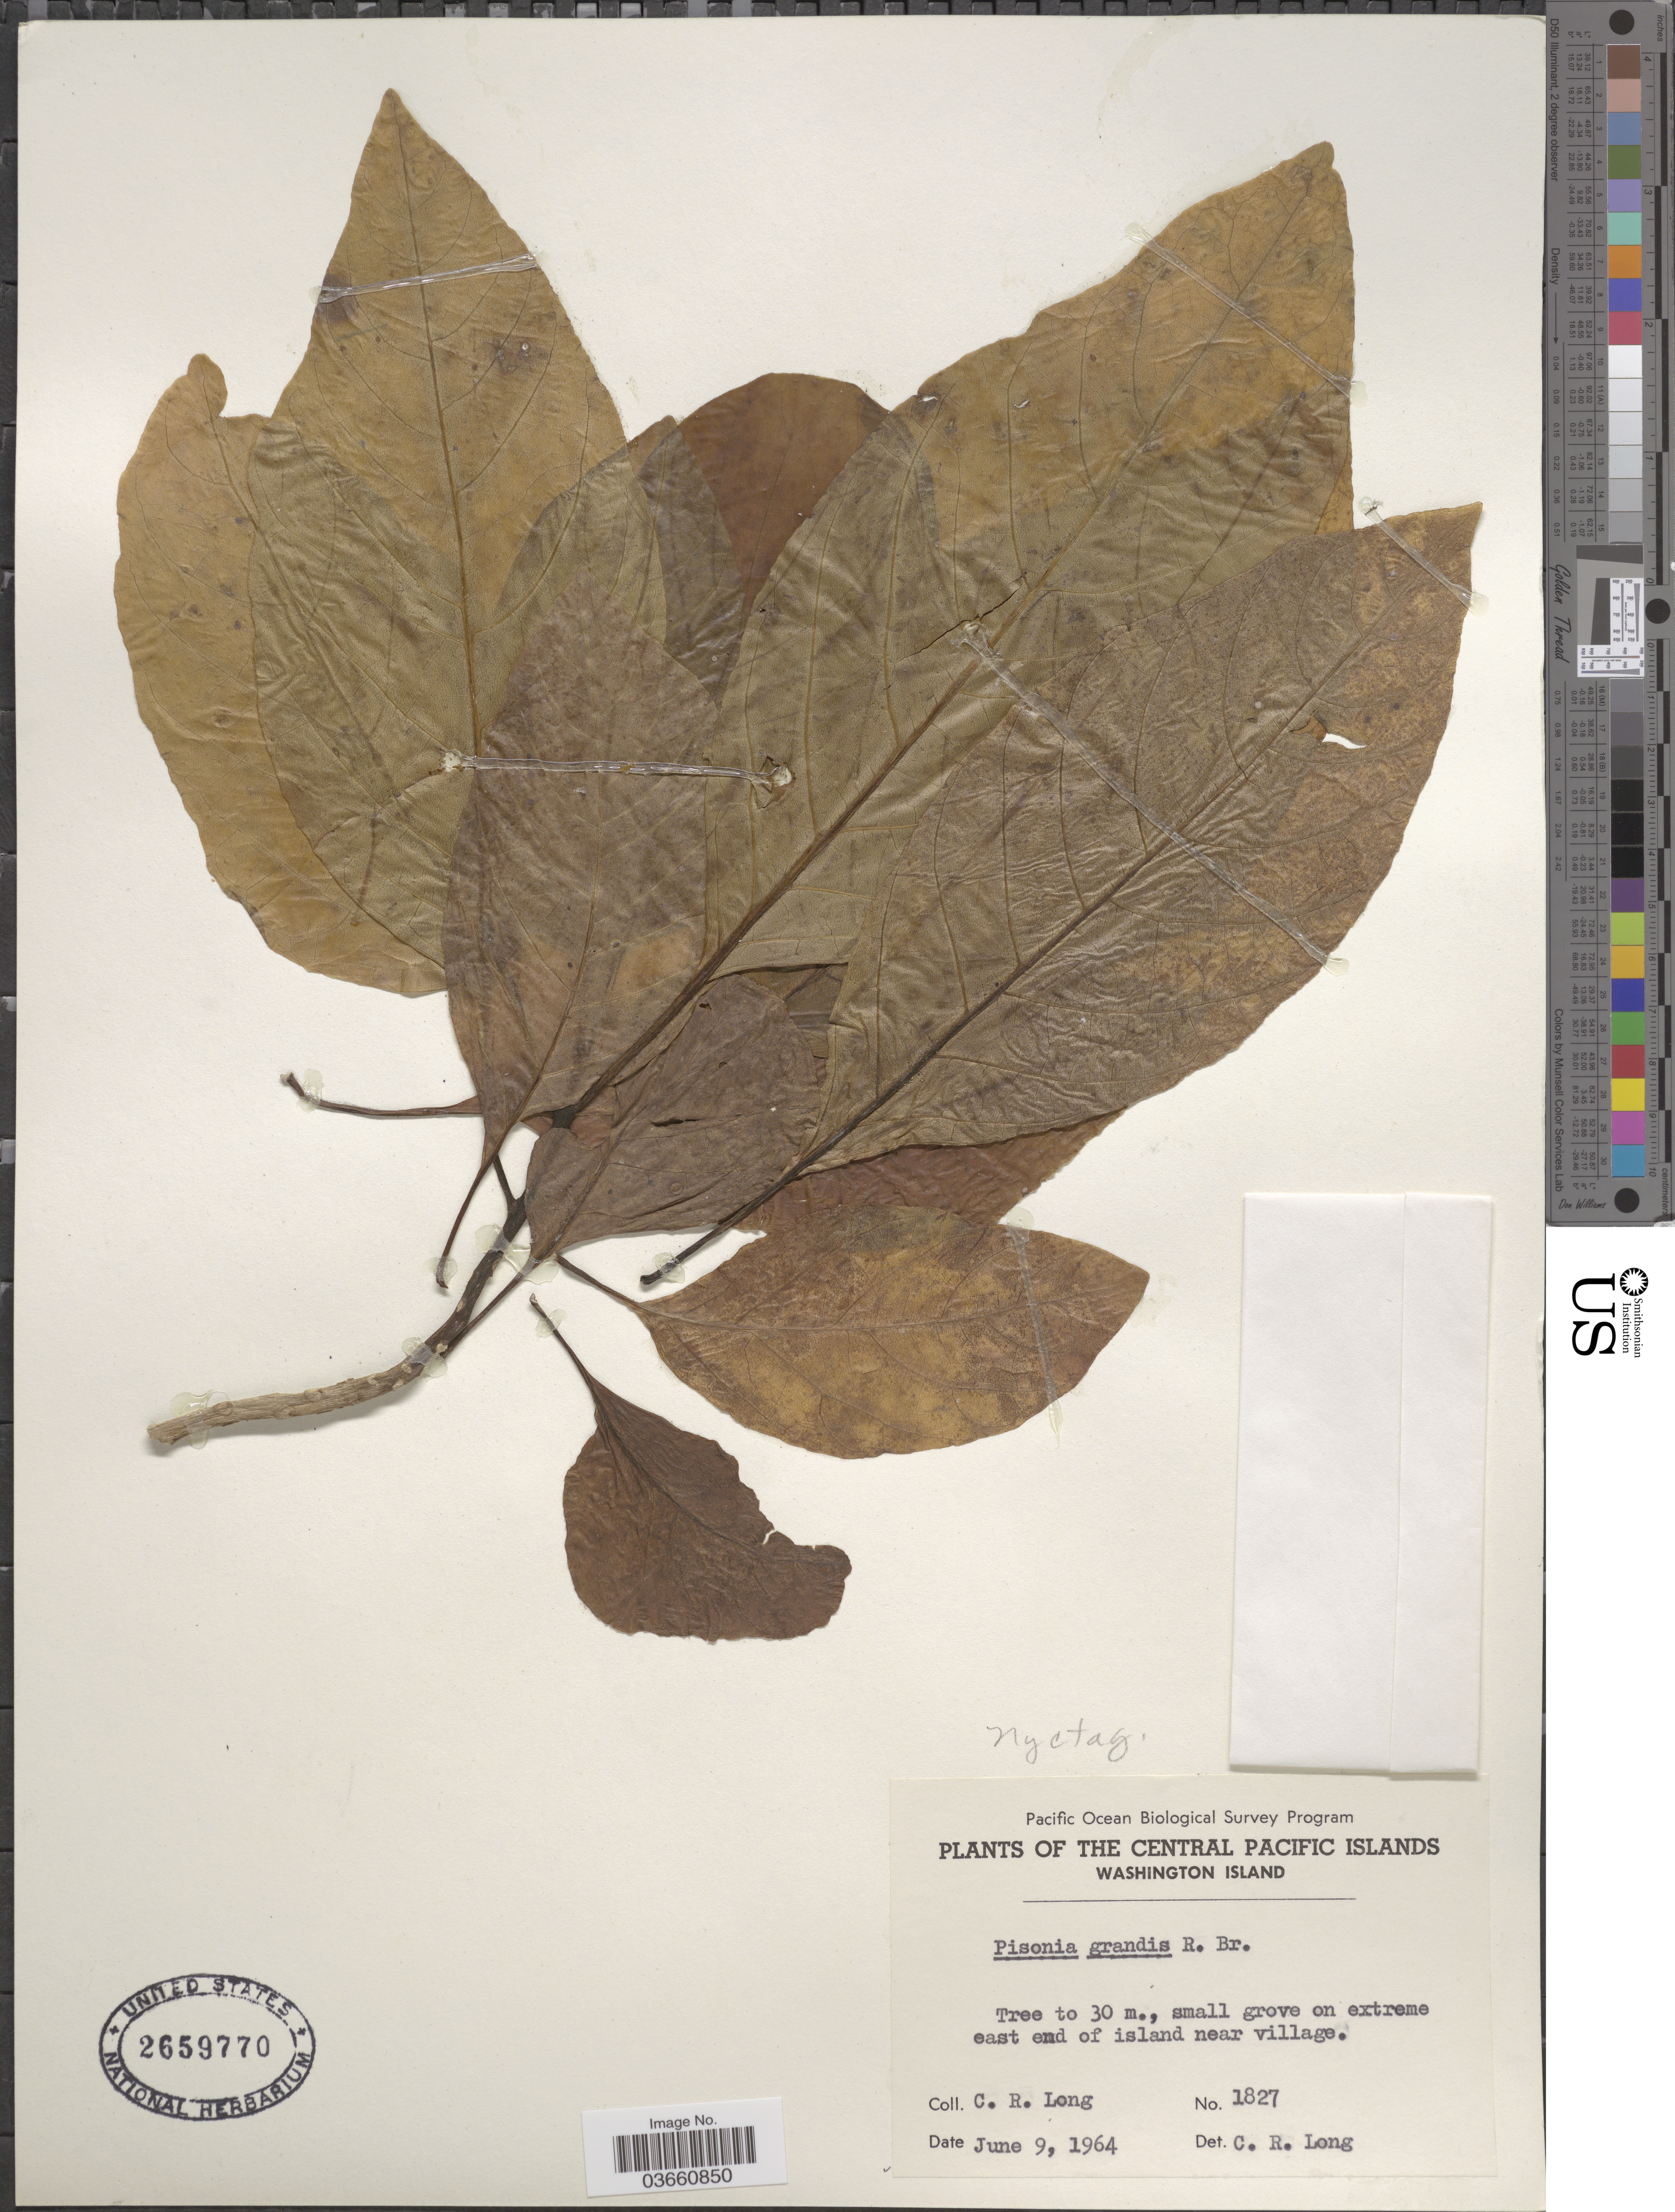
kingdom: Plantae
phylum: Tracheophyta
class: Magnoliopsida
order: Caryophyllales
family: Nyctaginaceae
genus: Pisonia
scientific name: Pisonia grandis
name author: R. Br.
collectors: C. R. Long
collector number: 1827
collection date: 1964-06-09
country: Kiribati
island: Teraina [Washington]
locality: Central Pacific Islands. Washington Island. Extreme east end of island near village.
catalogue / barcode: US 2659770